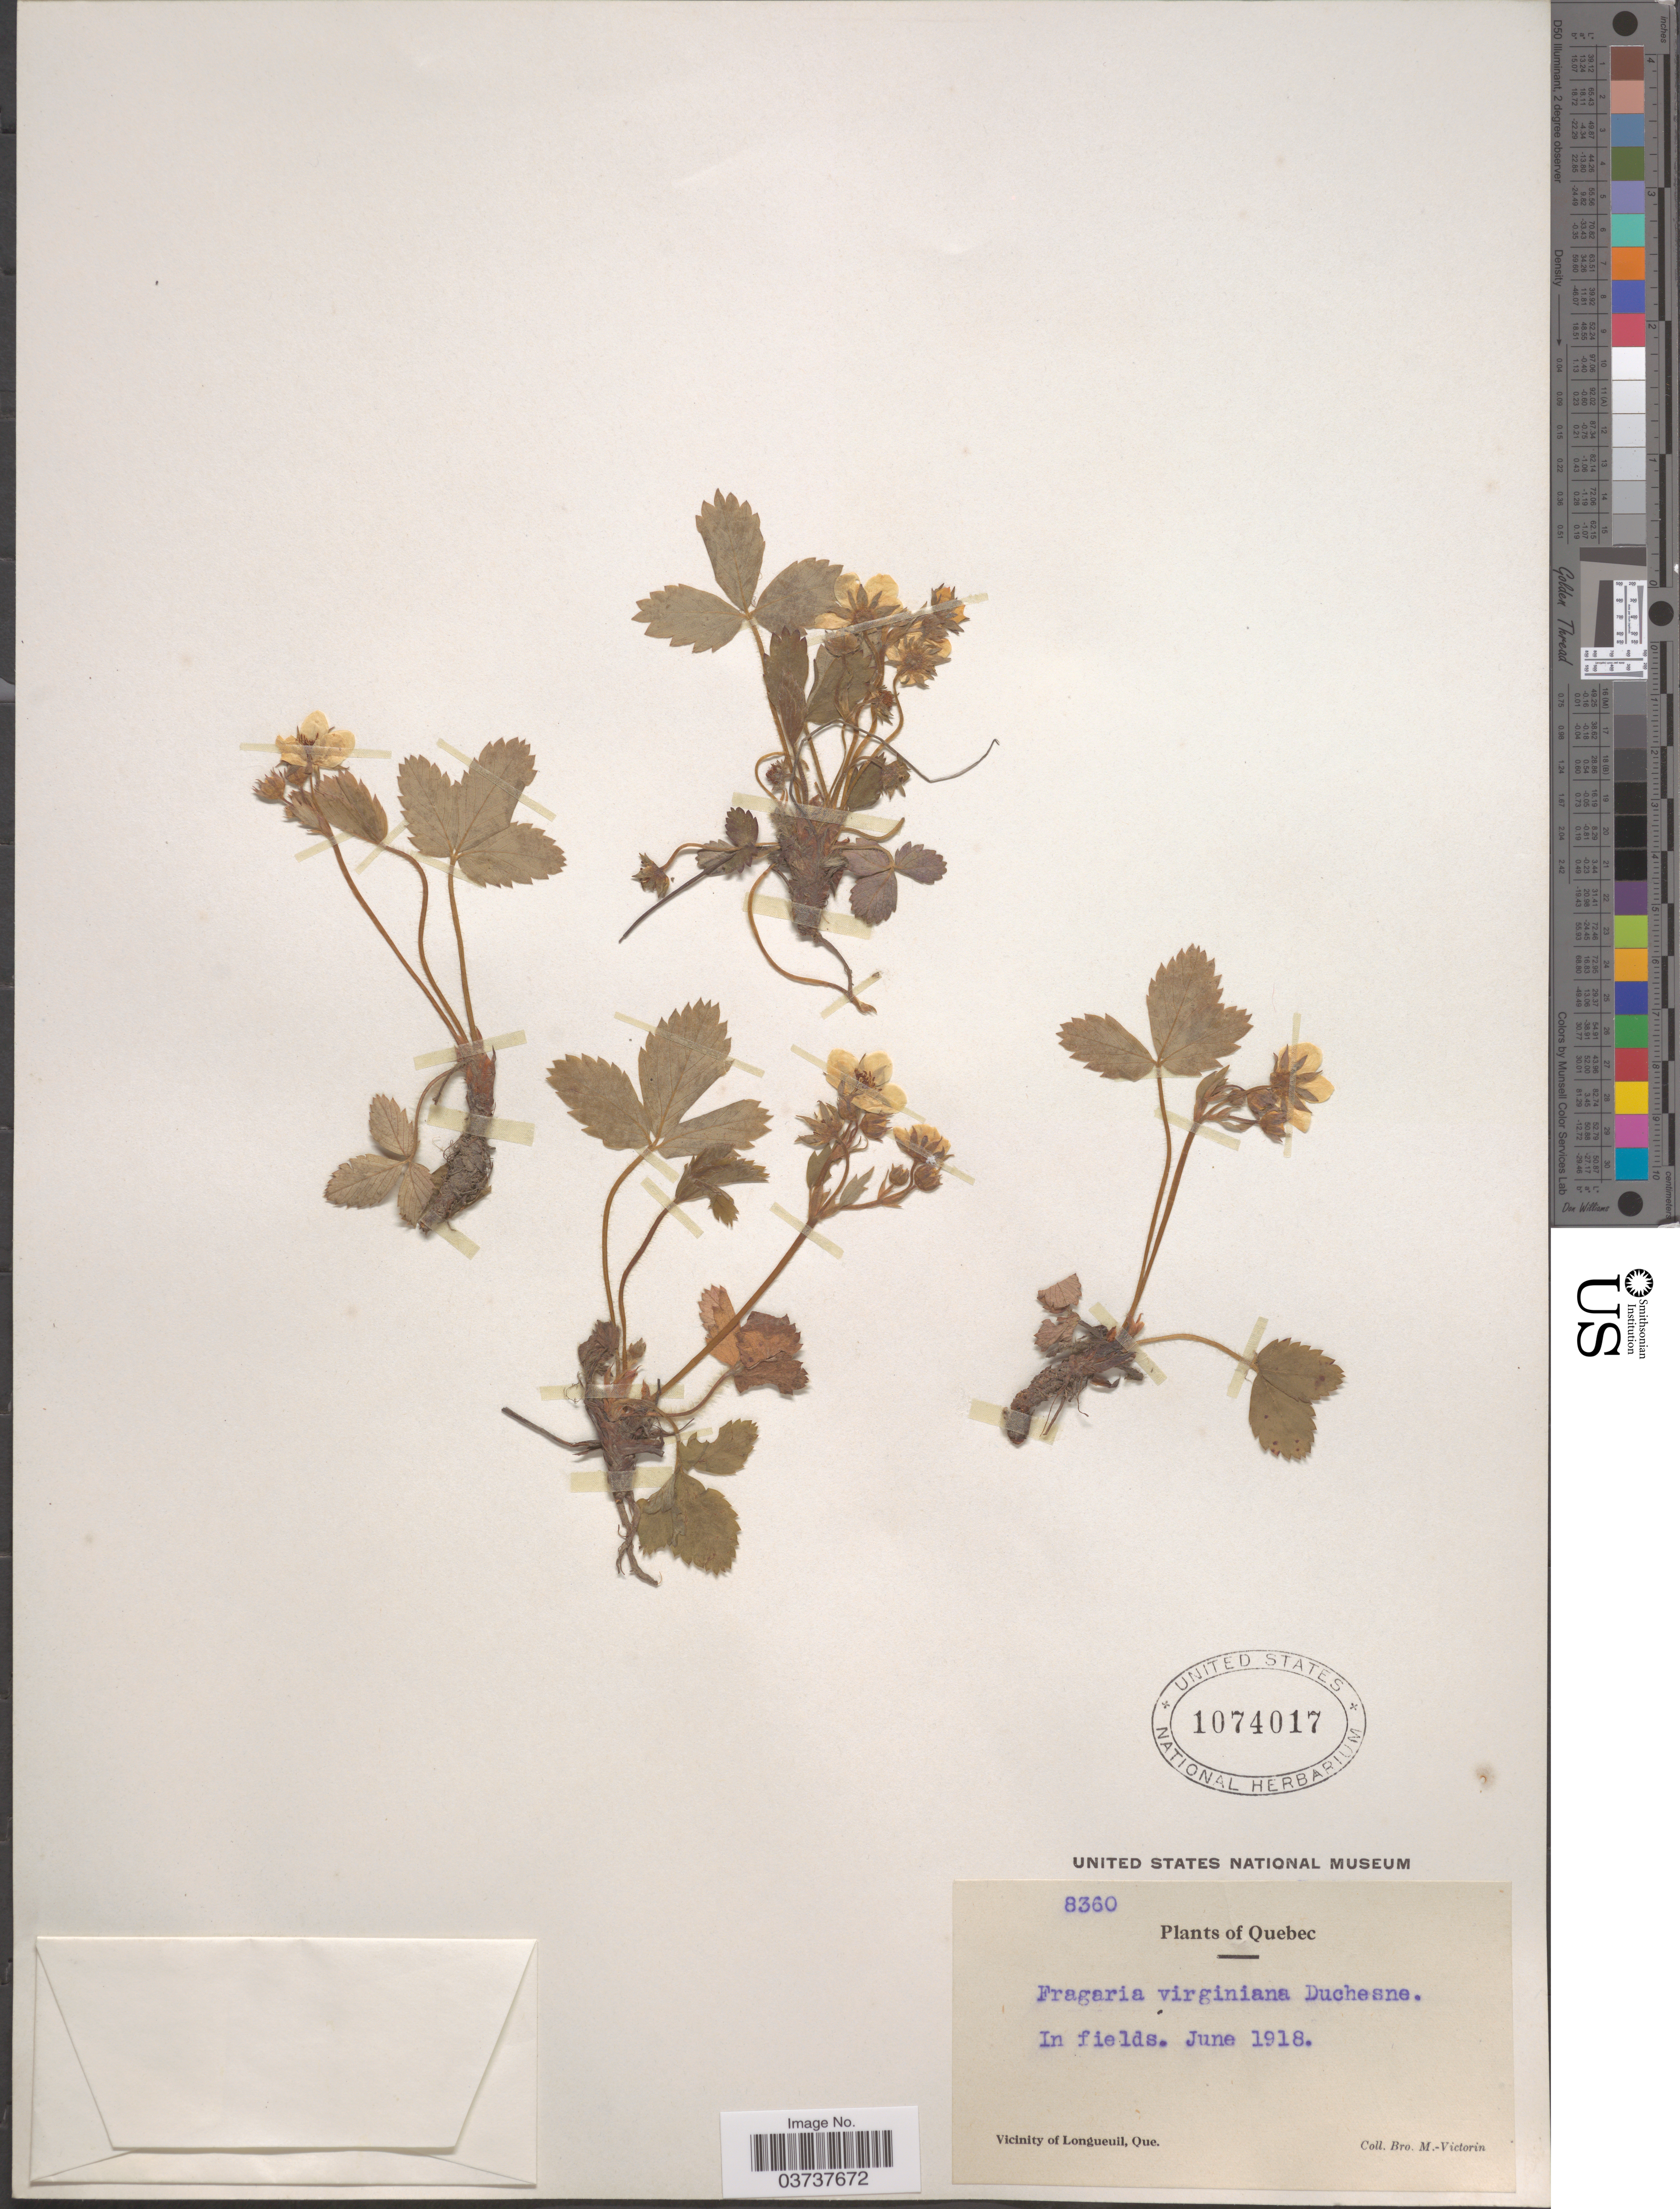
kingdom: Plantae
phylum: Tracheophyta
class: Magnoliopsida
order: Rosales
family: Rosaceae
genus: Fragaria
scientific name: Fragaria virginiana var. grayana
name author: (E. Vilm. ex Gay) Rydb.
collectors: Fr. Marie-Victorin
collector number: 8360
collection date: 1918-06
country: Canada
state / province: Quebec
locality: Vicinity of Longueuil.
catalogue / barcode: US 1074017